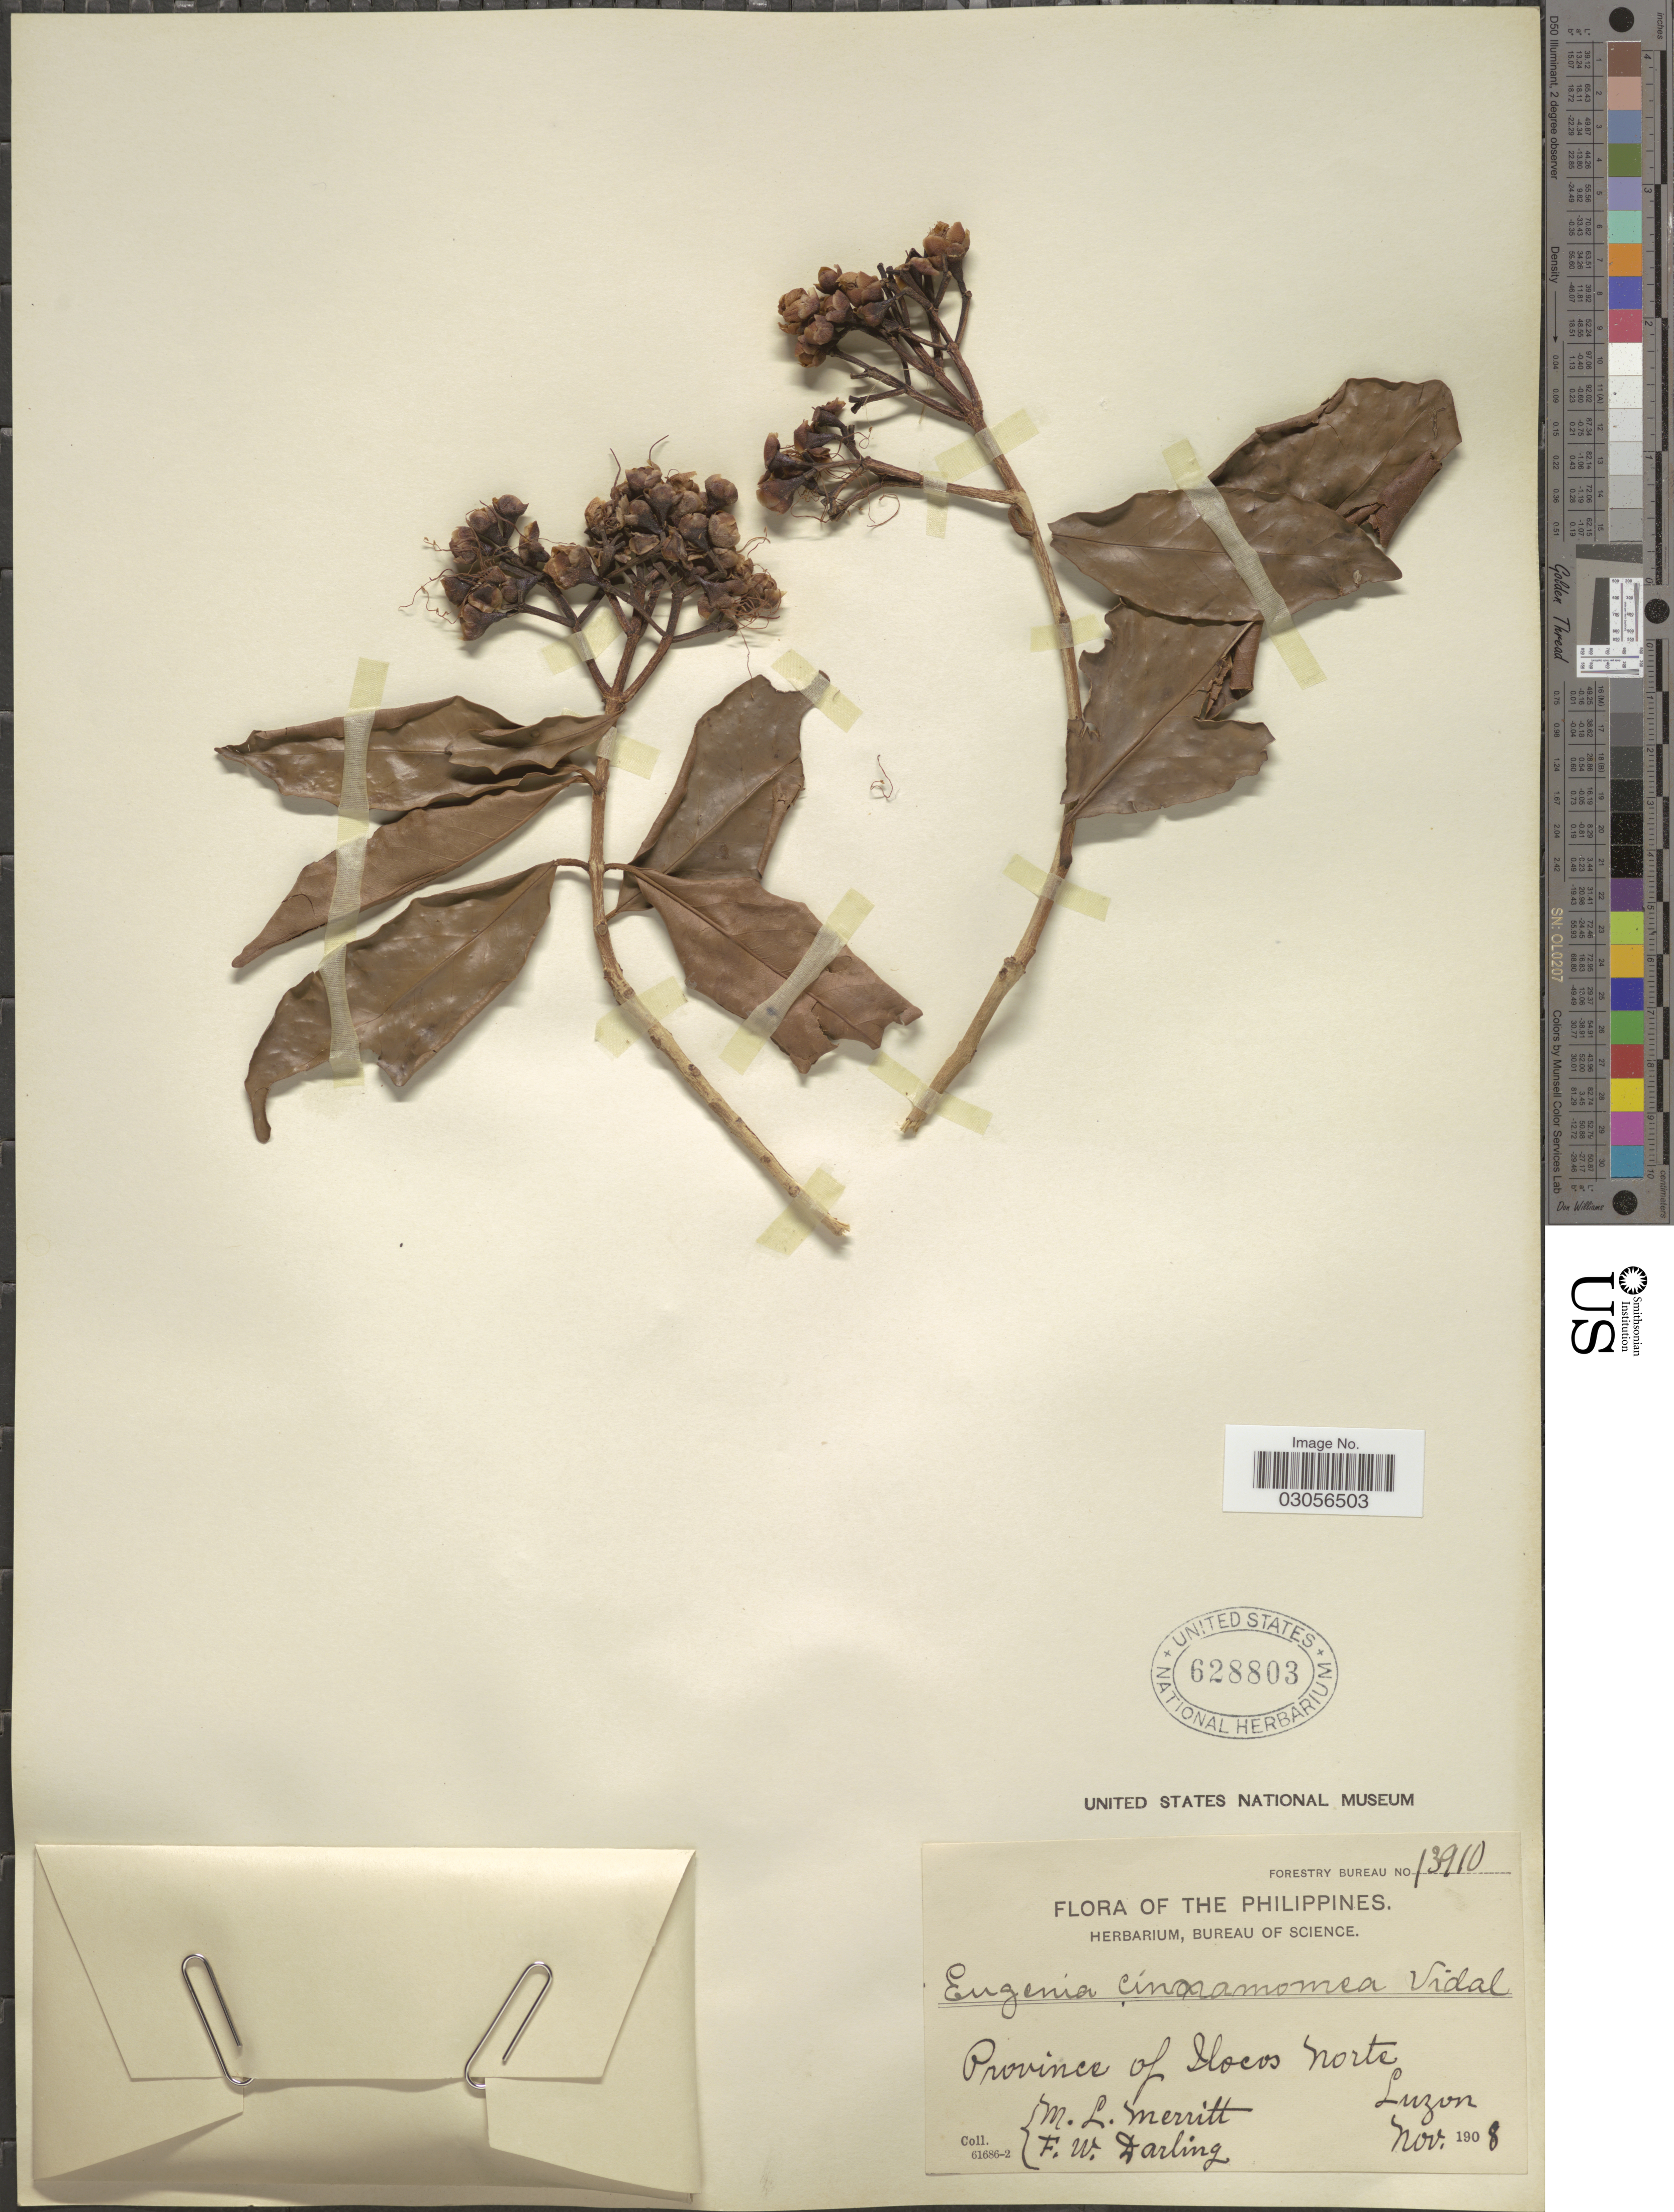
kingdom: Plantae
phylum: Tracheophyta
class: Magnoliopsida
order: Myrtales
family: Myrtaceae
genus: Syzygium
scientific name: Syzygium cinnamomeum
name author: (Vidal) Merr.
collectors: M. L. Merritt & F. Darling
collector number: Forestry Bureau 13910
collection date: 1908-11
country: Philippines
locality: Province of Ilocos norte, Luzon.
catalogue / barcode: US 628803